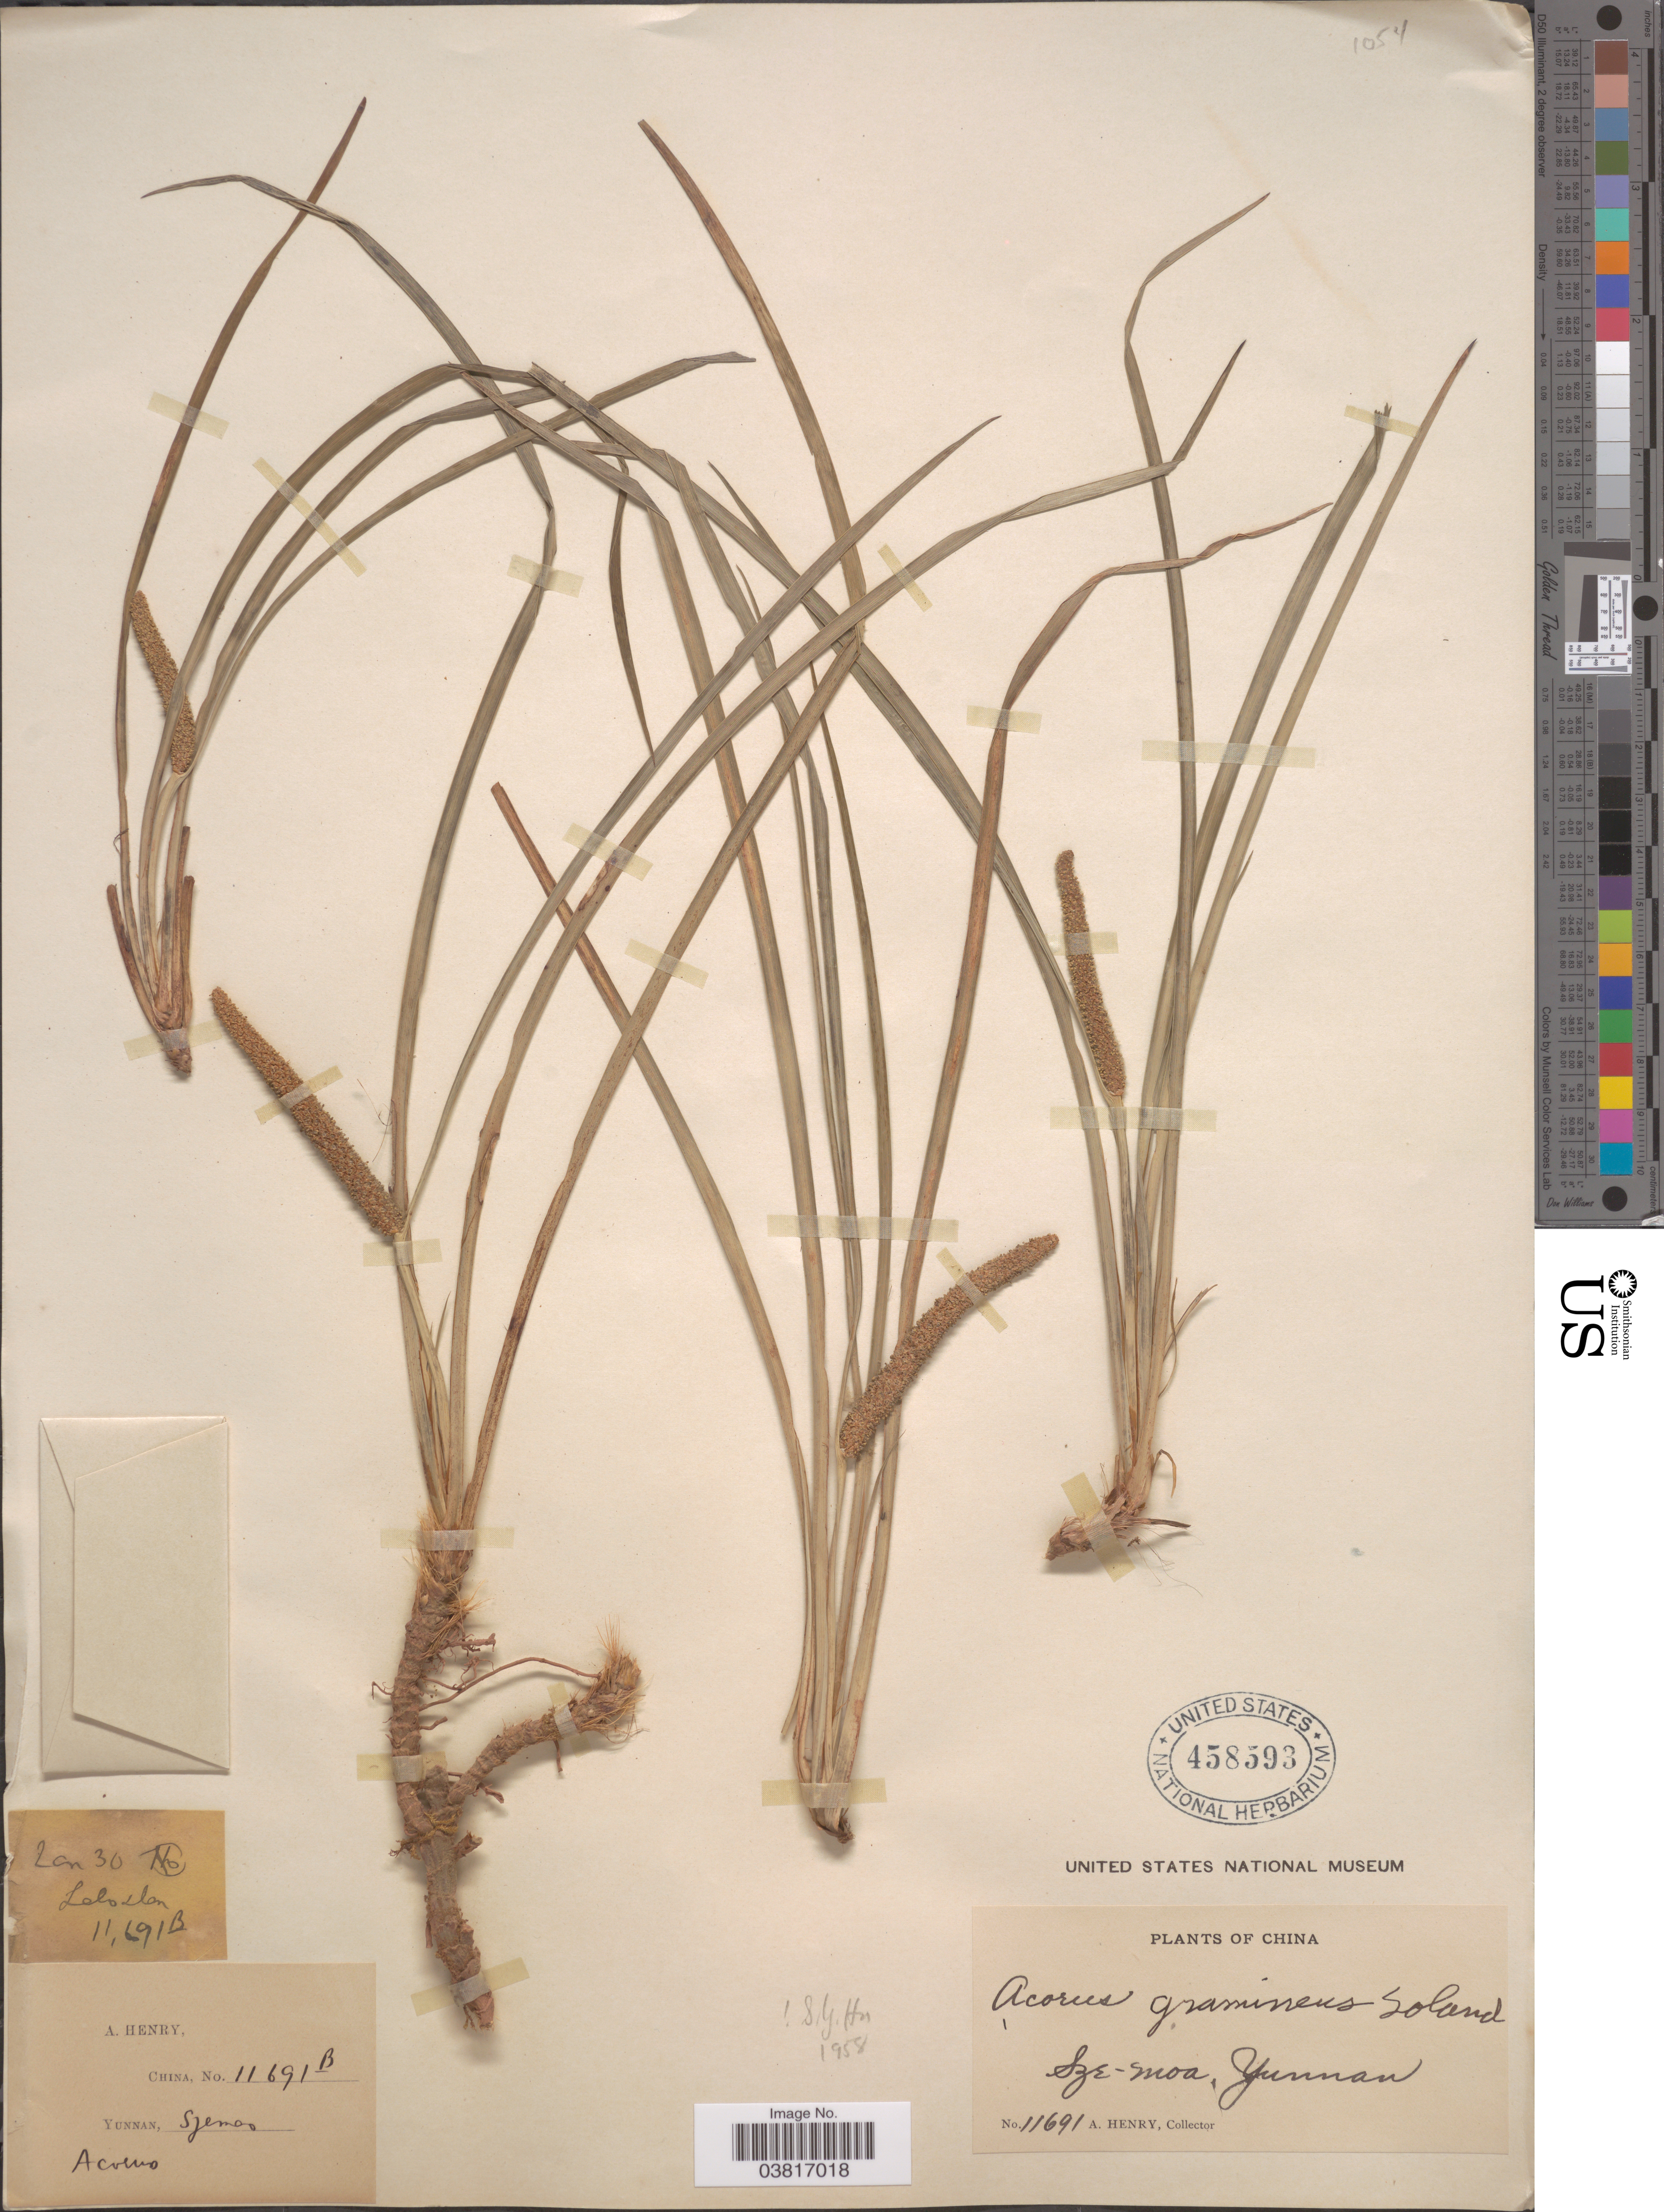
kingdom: Plantae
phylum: Tracheophyta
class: Liliopsida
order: Acorales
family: Acoraceae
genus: Acorus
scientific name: Acorus gramineus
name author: Sol. ex Aiton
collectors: A. Henry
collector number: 11691 B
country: China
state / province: Yunnan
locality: Sze-moa.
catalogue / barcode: US 458593